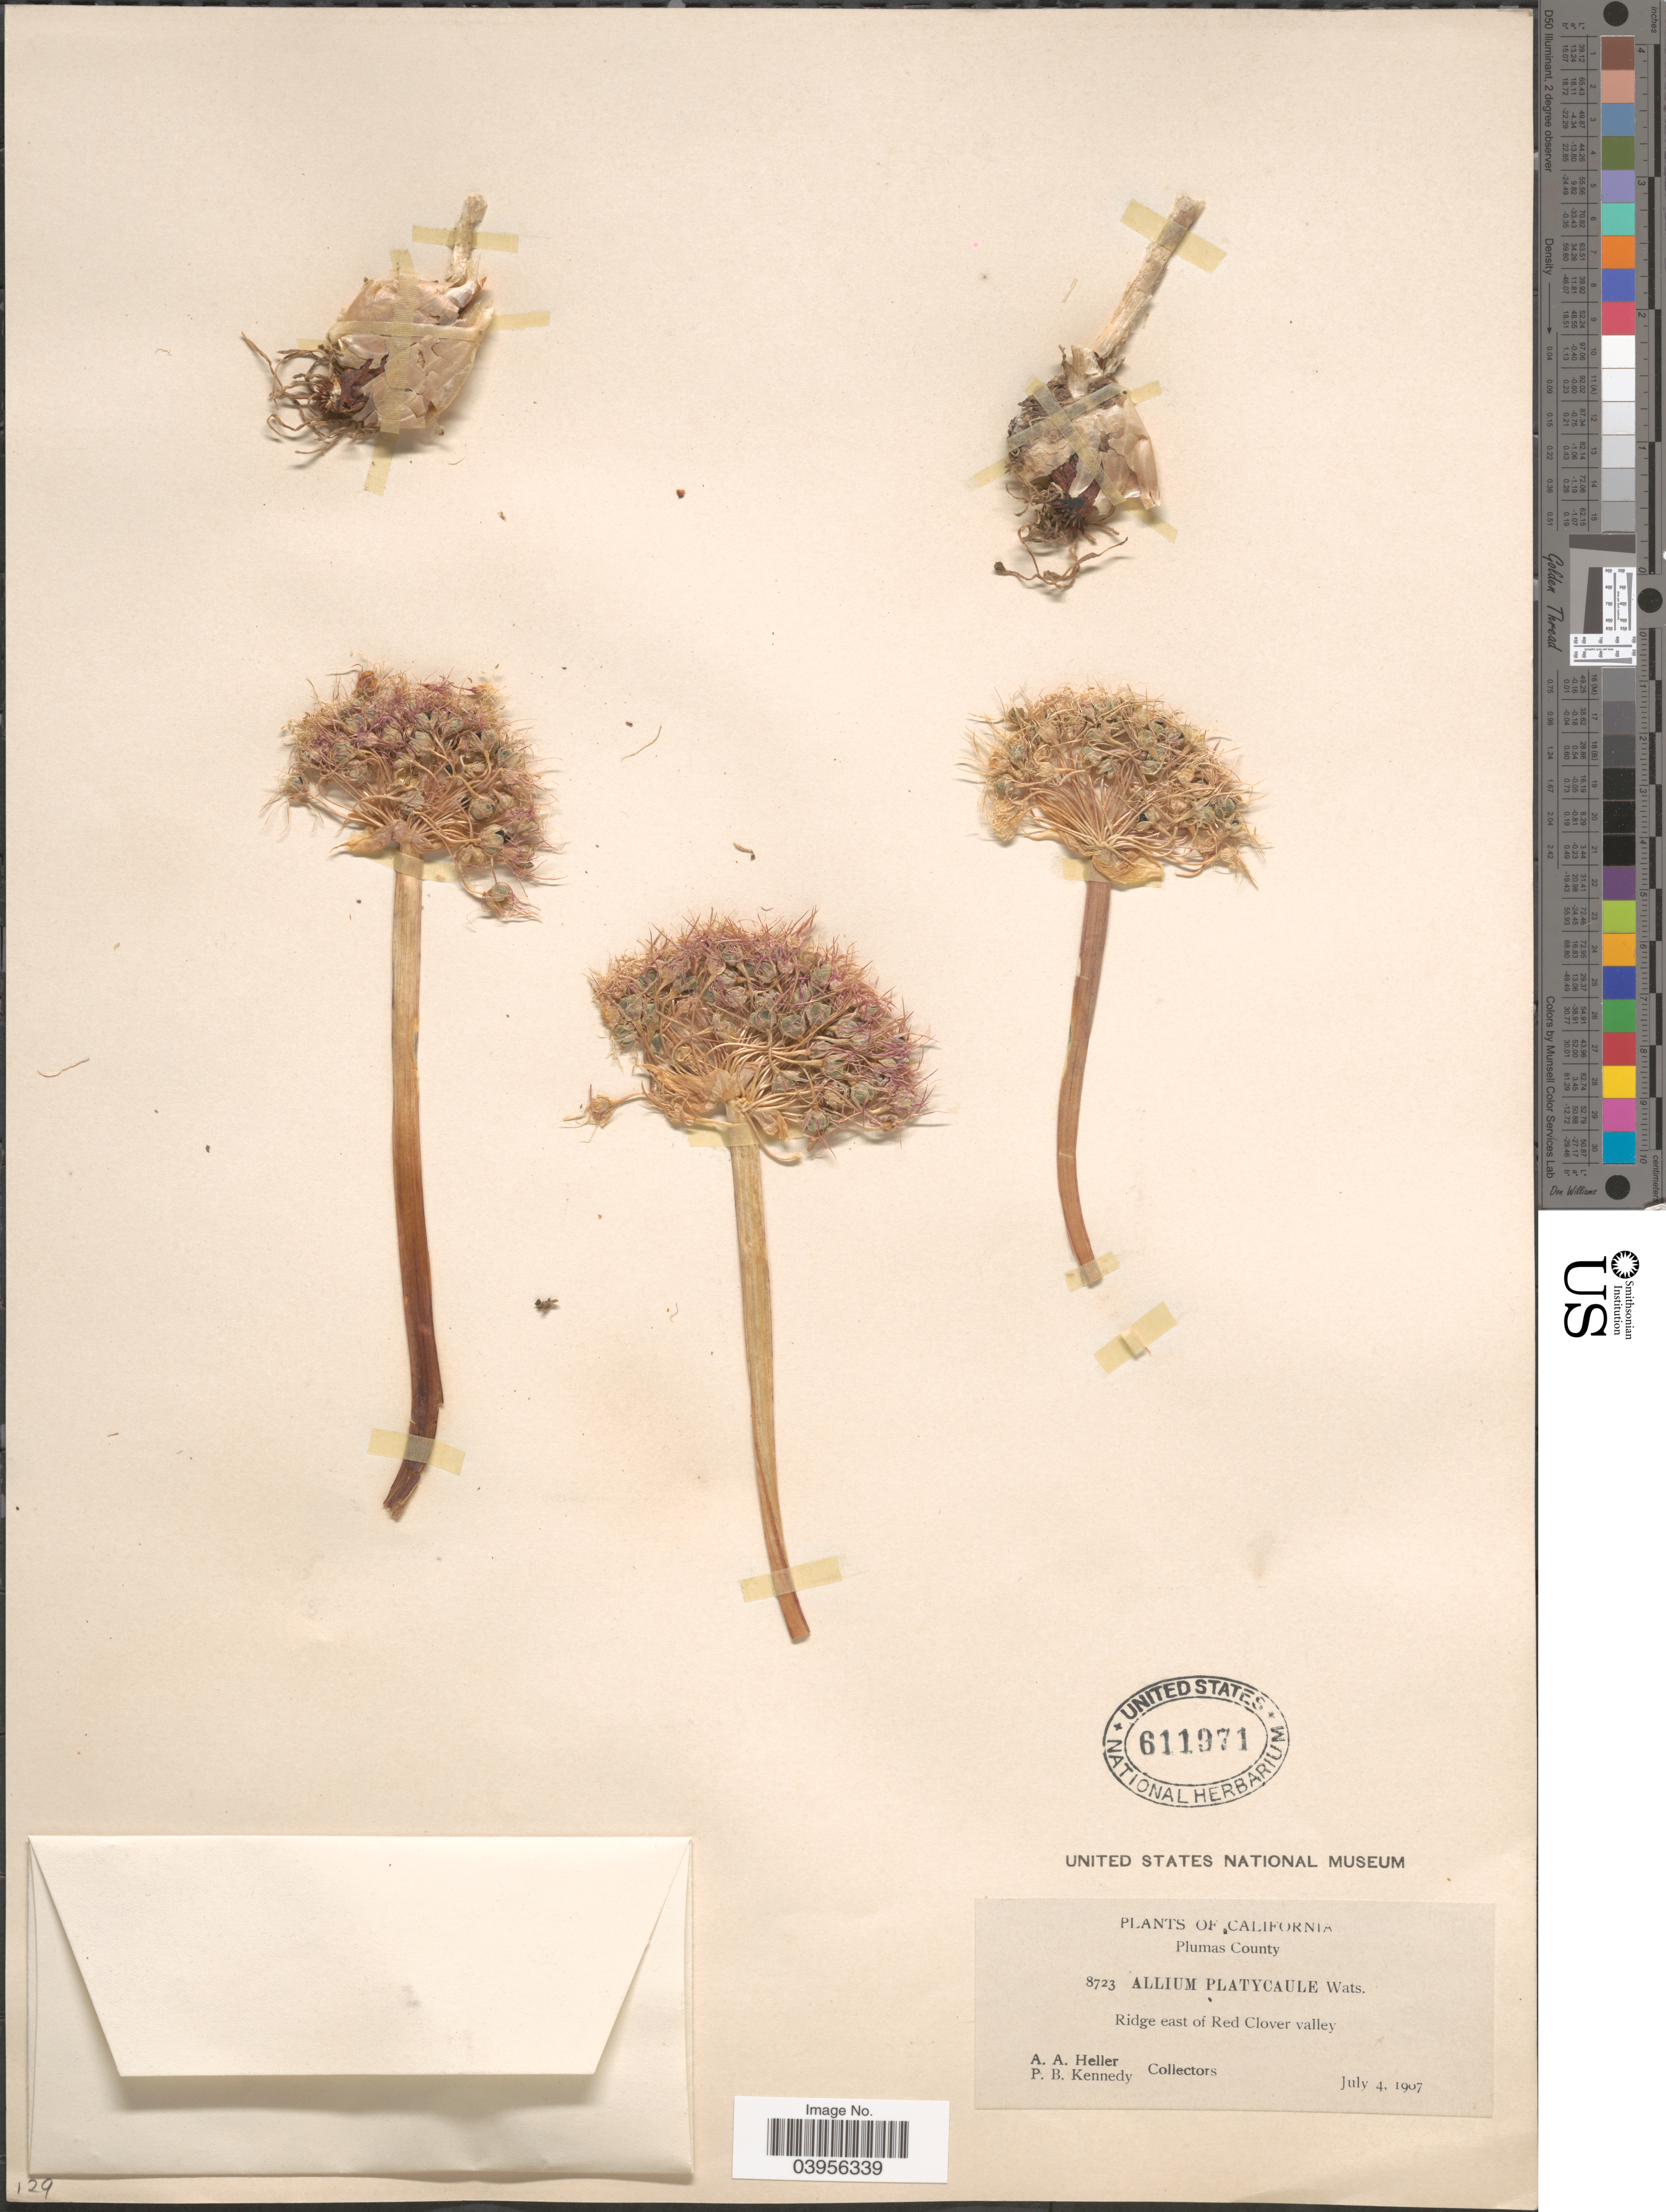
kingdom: Plantae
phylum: Tracheophyta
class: Liliopsida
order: Asparagales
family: Amaryllidaceae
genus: Allium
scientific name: Allium platycaule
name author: S. Watson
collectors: A. A. Heller & P. B. Kennedy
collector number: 8723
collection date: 1907-07-04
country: United States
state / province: California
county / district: Plumas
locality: Plumas County. Ridge east of Red Clover valley.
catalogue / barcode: US 611971